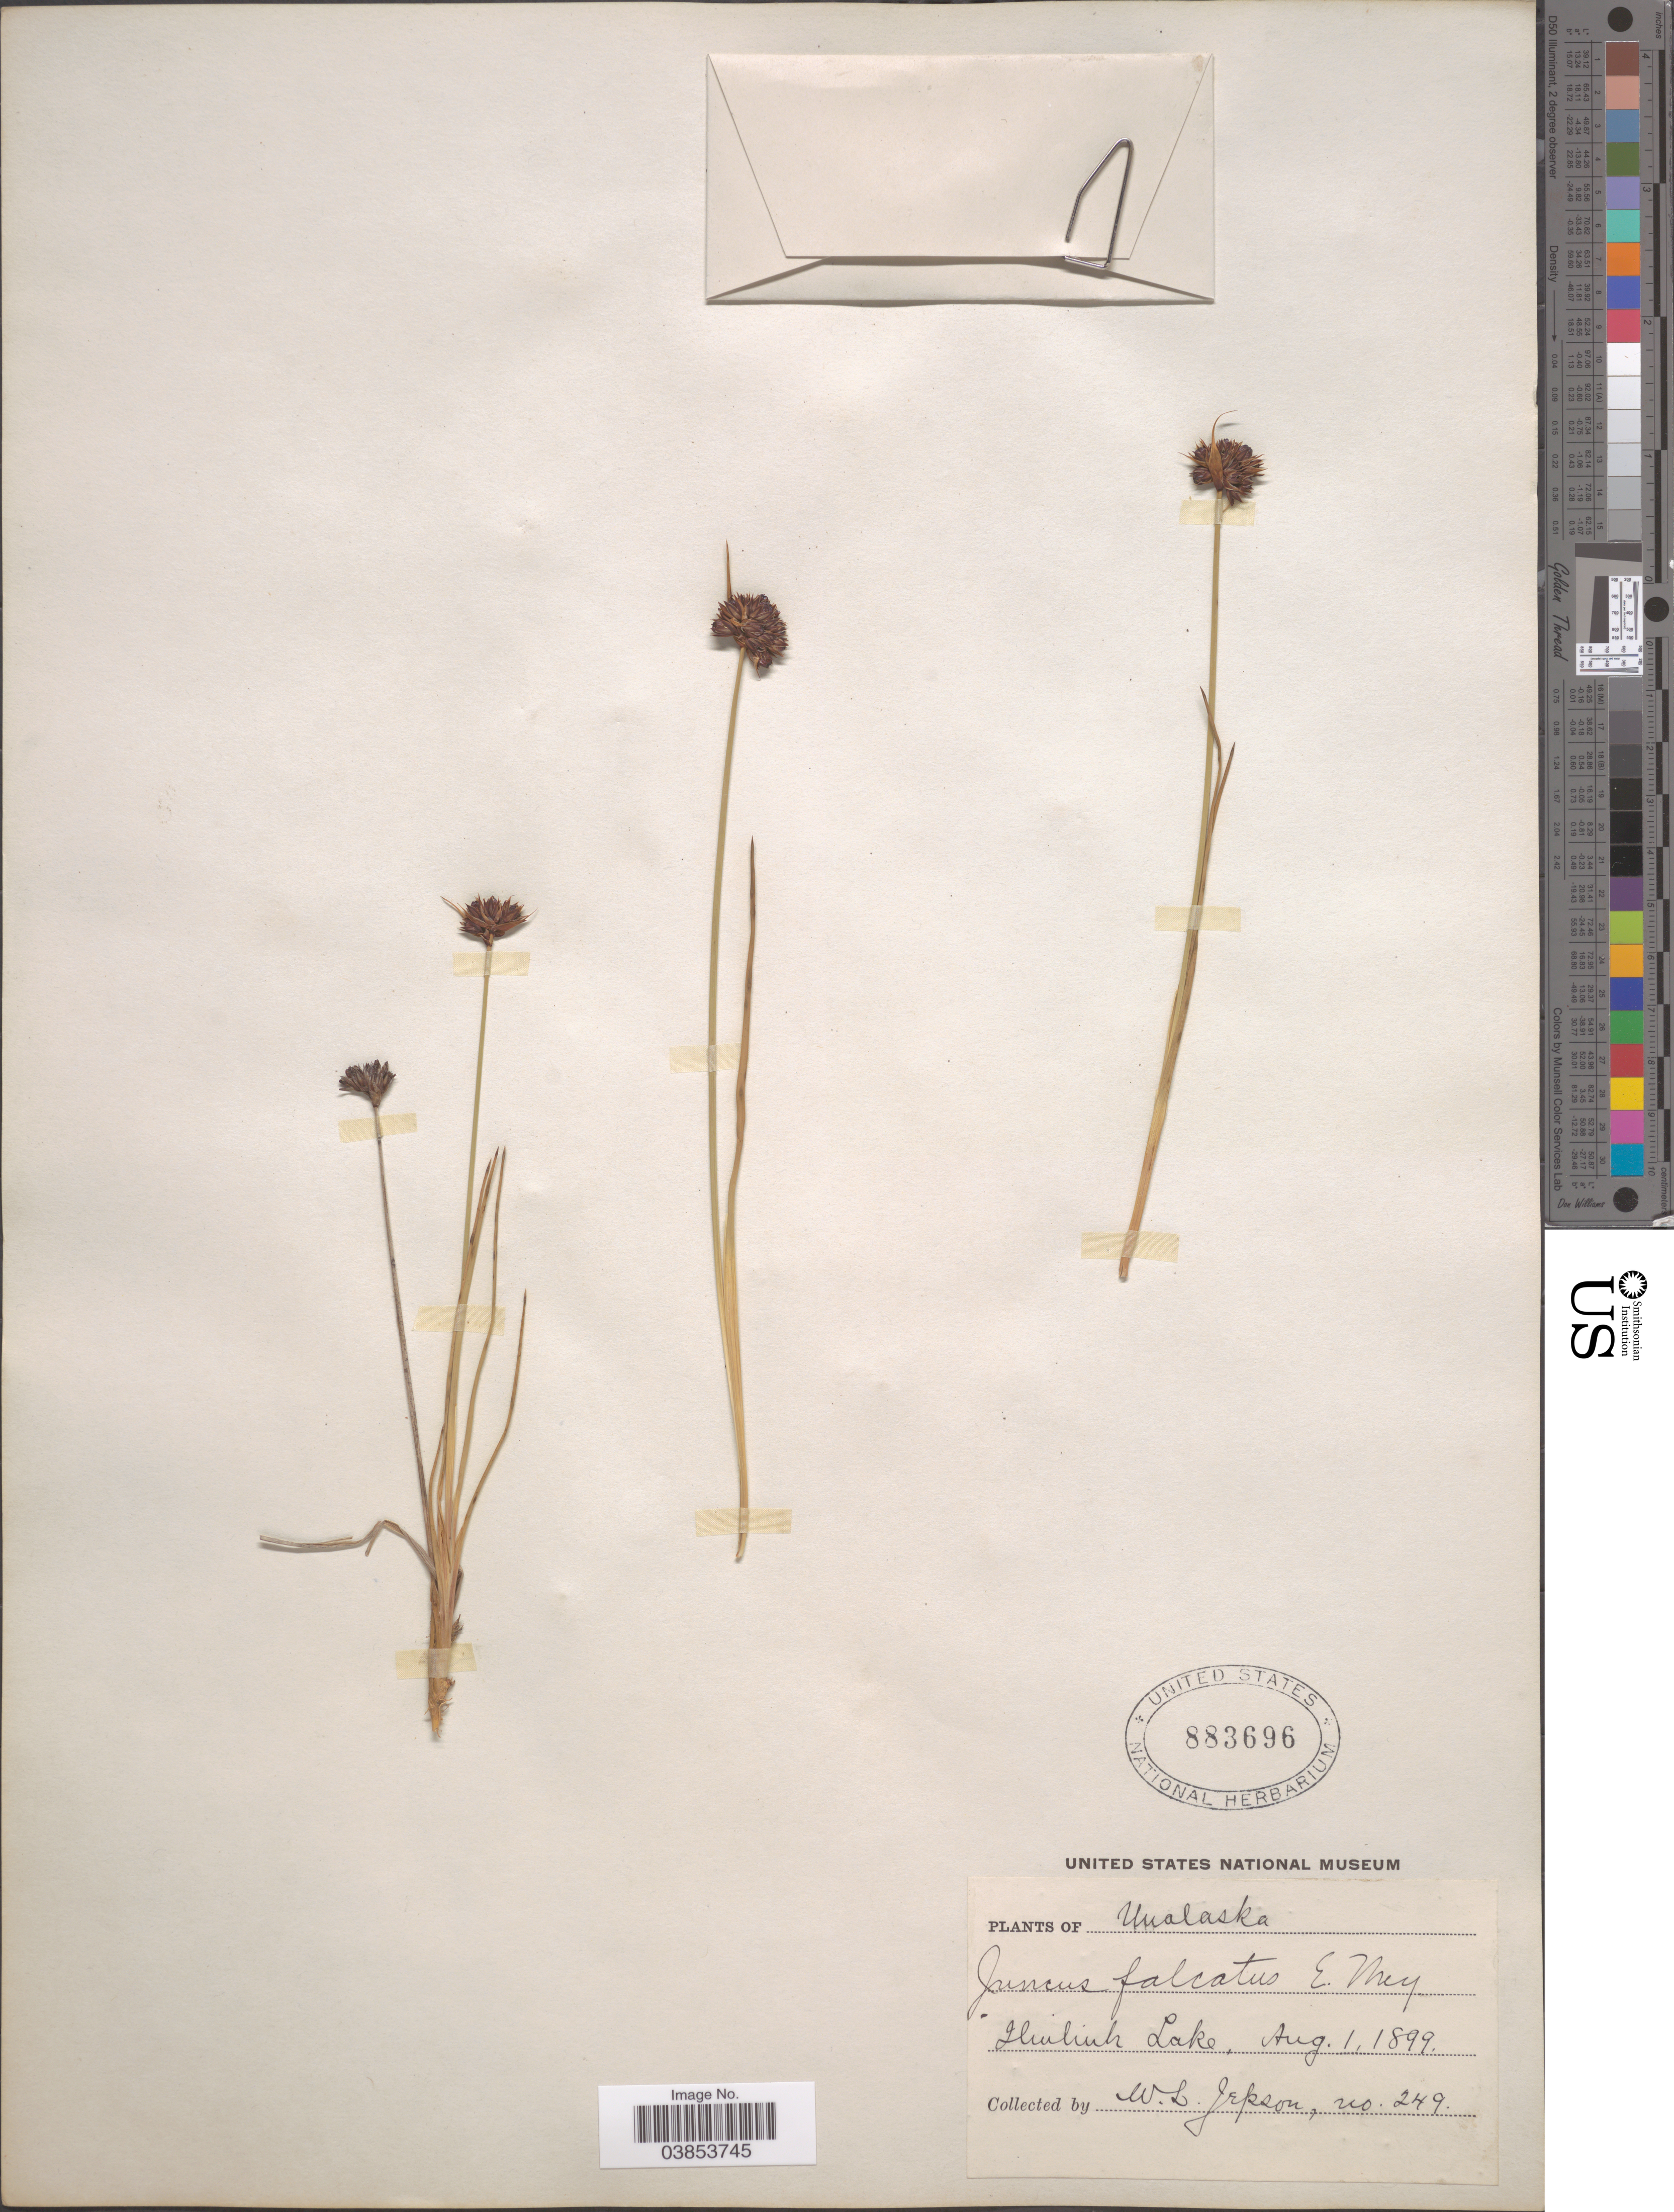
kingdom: Plantae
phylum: Tracheophyta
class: Liliopsida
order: Poales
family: Juncaceae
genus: Juncus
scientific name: Juncus falcatus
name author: E. Mey.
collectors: W. L. Jepson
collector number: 249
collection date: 1899-08-01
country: United States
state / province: Alaska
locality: Unalaska, Iliuliuk Lake.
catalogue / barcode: US 883696